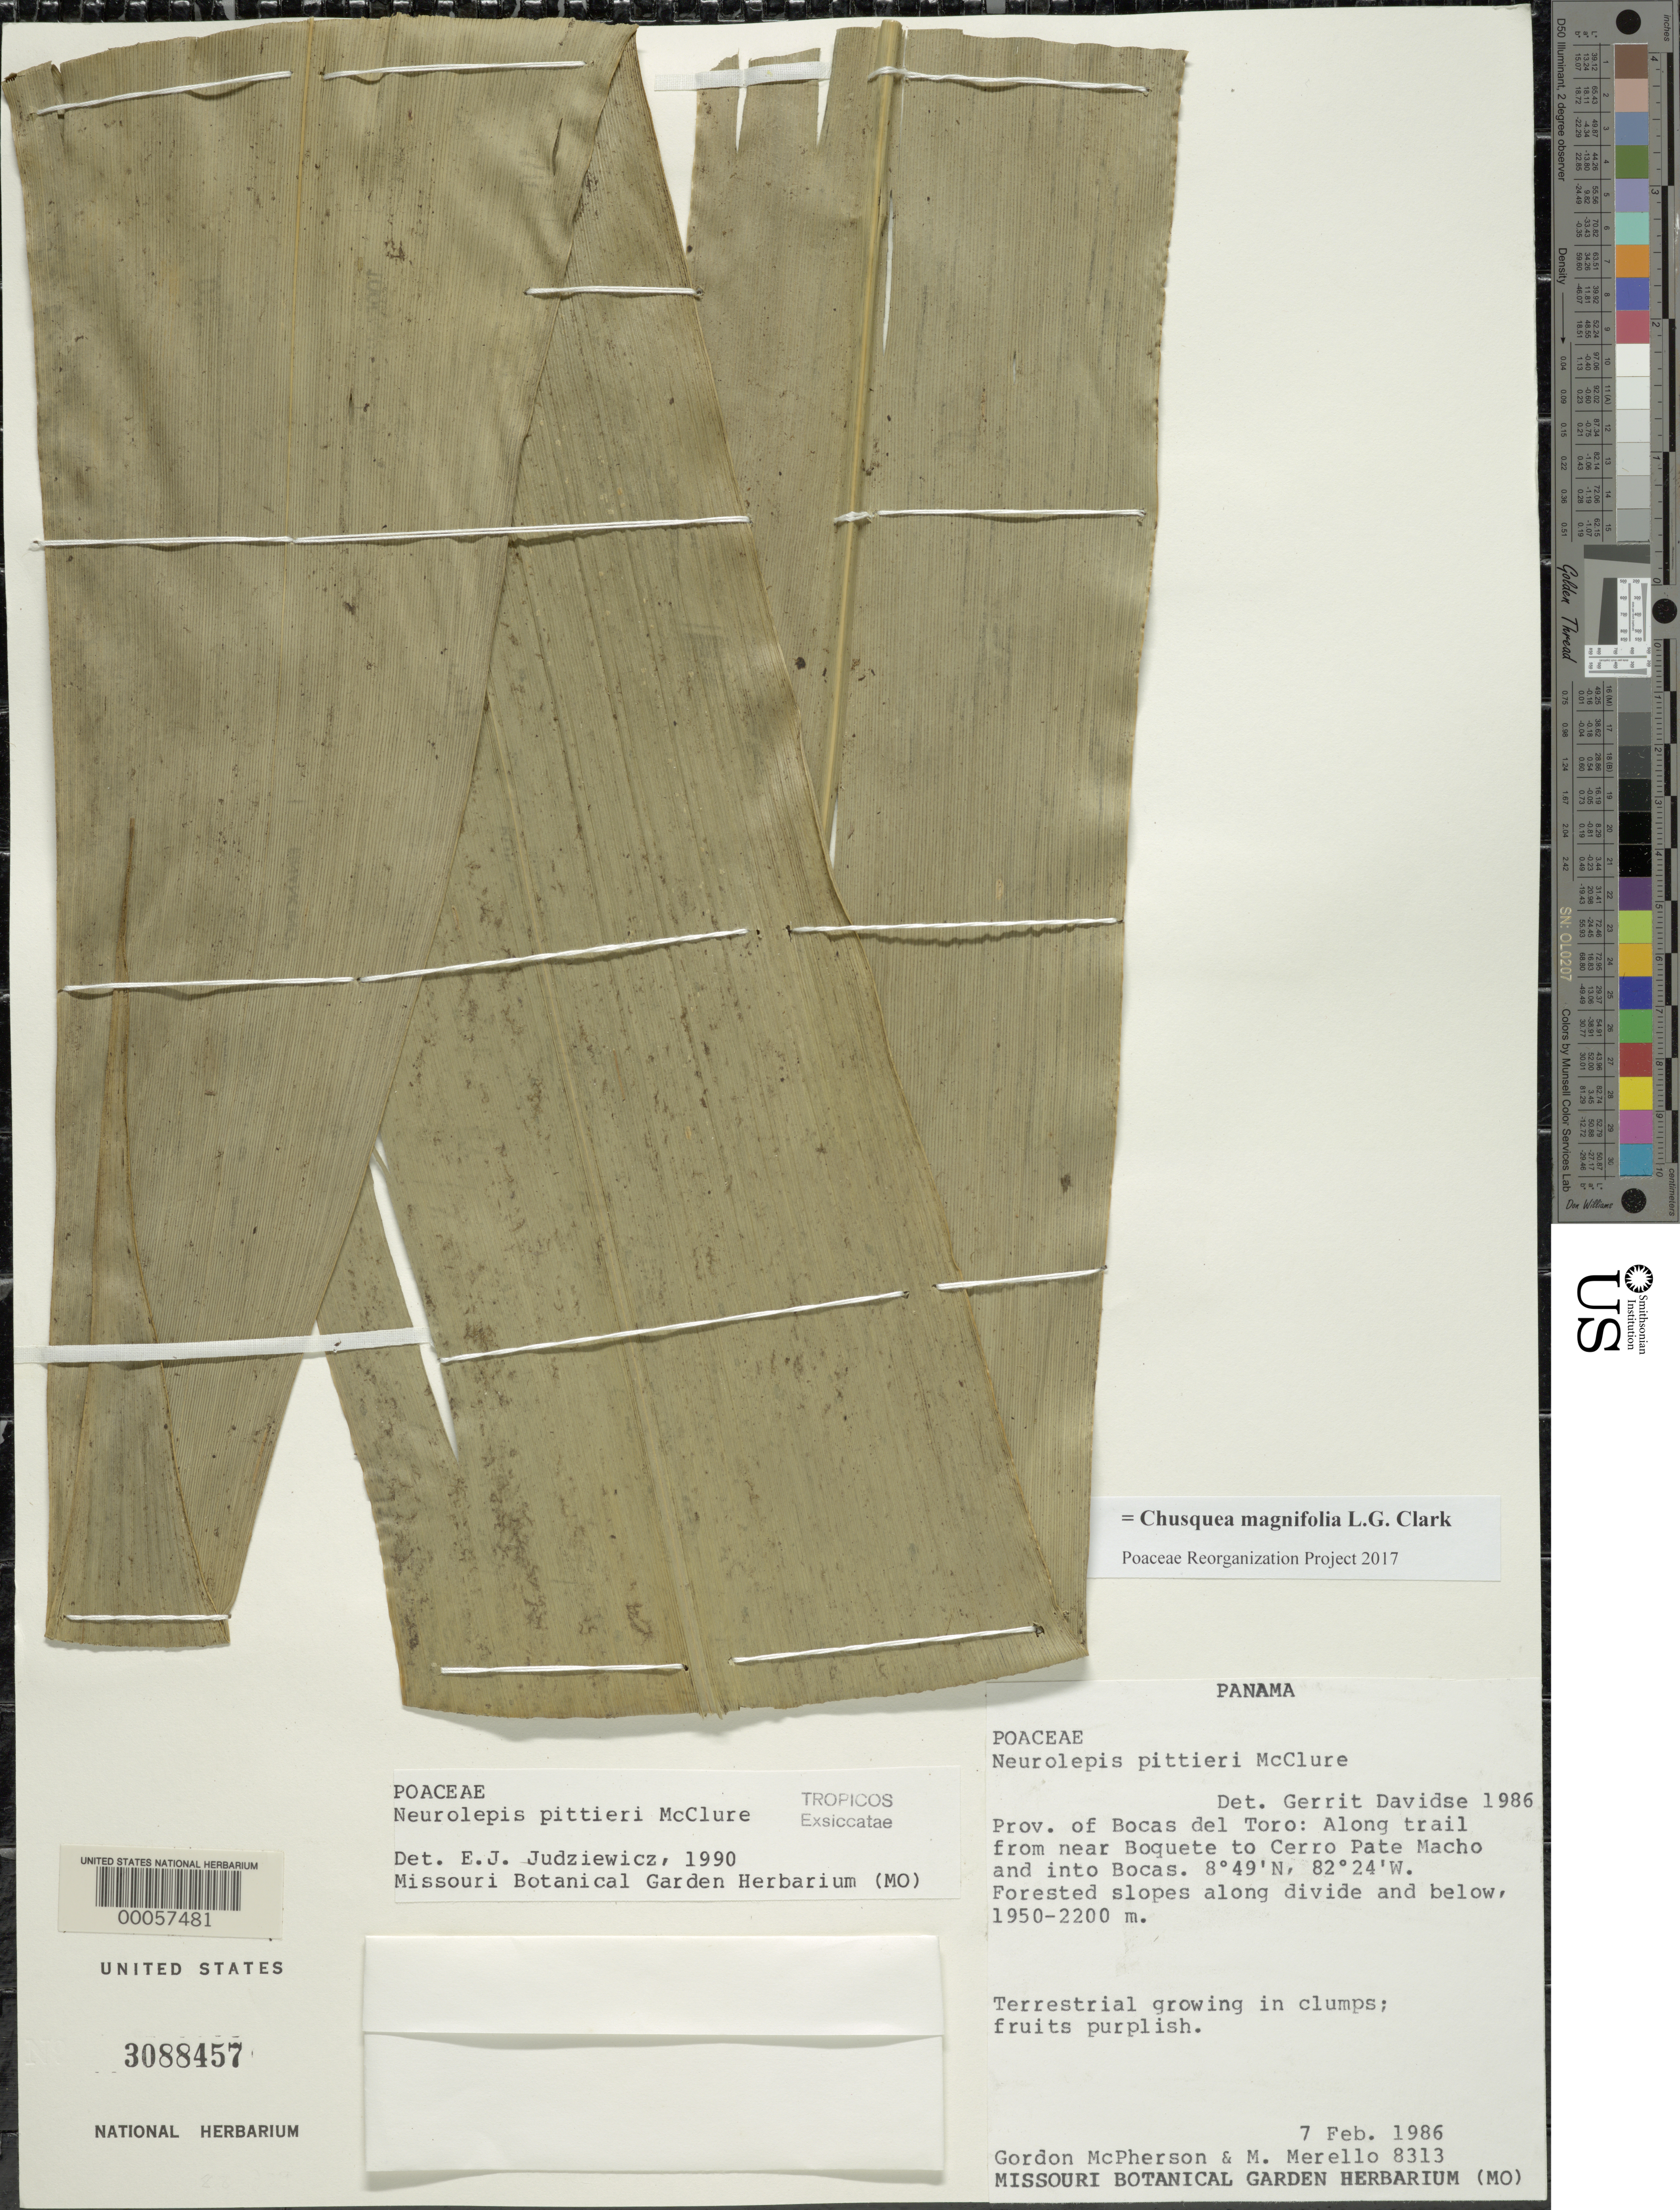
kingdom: Plantae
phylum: Tracheophyta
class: Liliopsida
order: Poales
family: Poaceae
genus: Neurolepis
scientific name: Neurolepis pittieri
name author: McClure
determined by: Judziewicz, E. J.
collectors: G. D. McPherson & M. Merello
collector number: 8313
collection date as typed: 07 Feb 1986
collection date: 1986-02-07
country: Panama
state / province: Bocas del Toro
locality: Along Trail from near Boquete to Cerro Pate Macho and into Bocas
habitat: Forested slopes along divide and below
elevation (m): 1950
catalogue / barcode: US 3088457